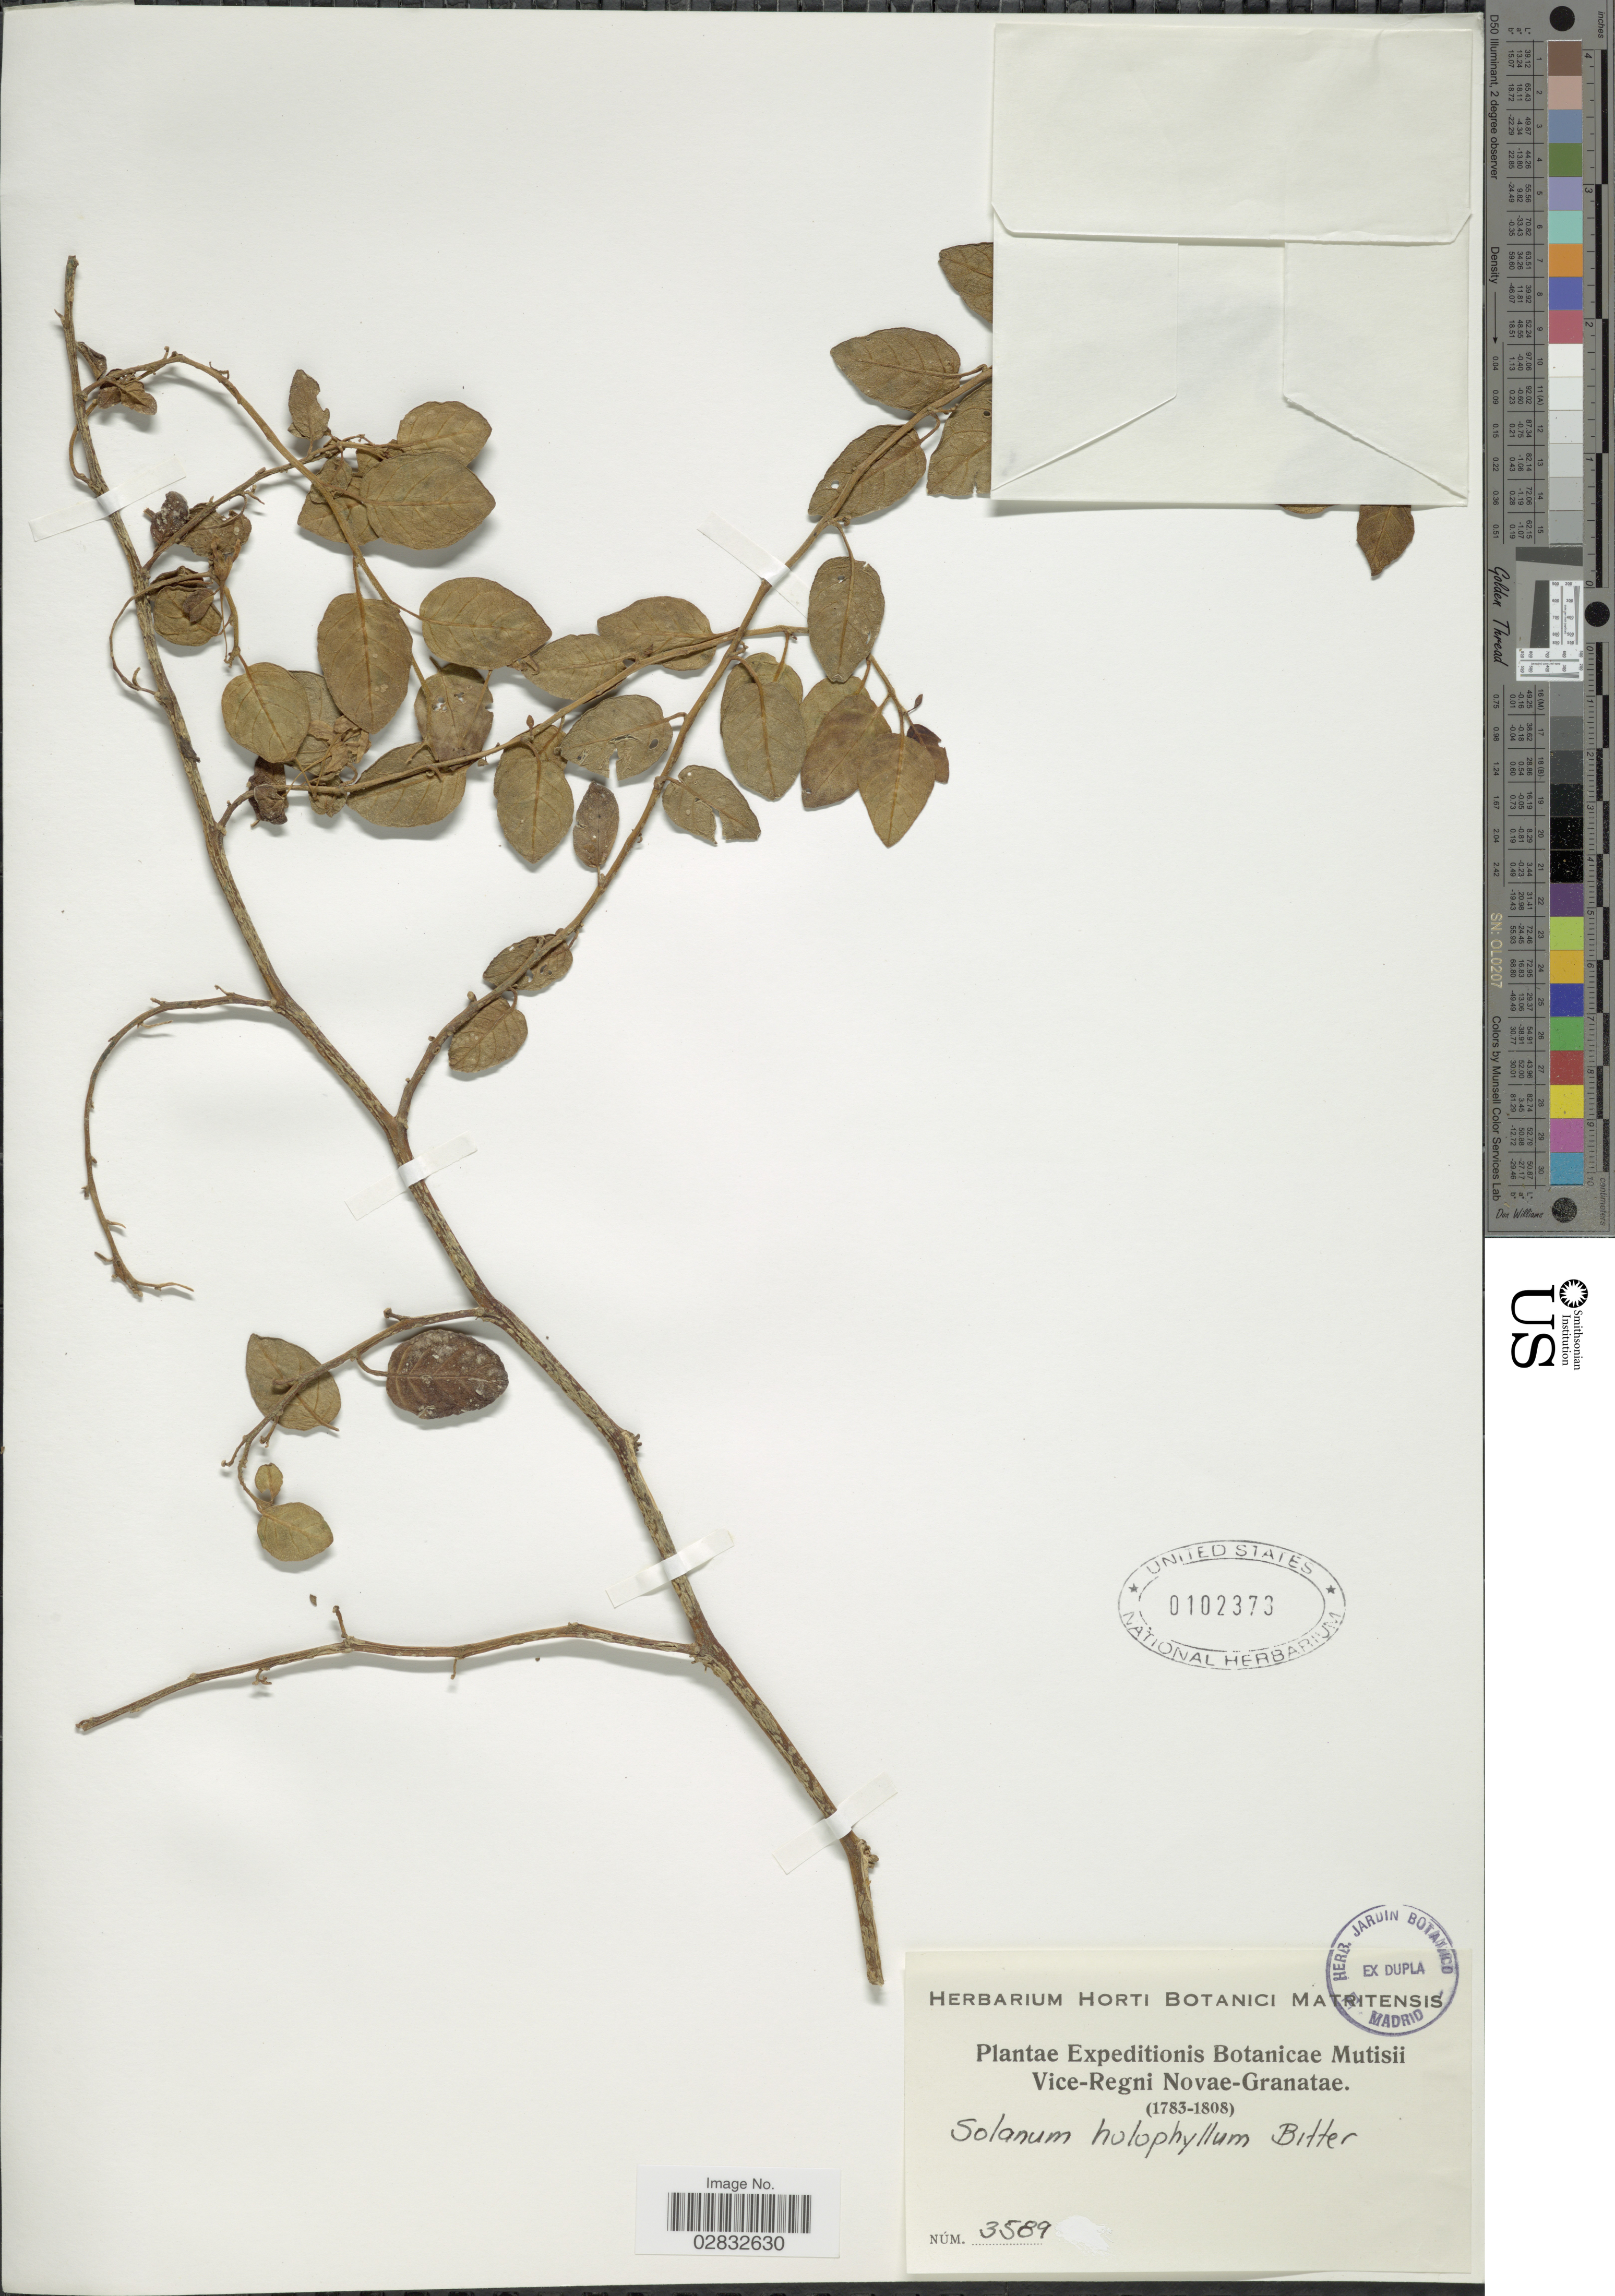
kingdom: Plantae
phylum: Tracheophyta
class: Magnoliopsida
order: Solanales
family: Solanaceae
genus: Solanum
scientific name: Solanum brevifolium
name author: Dunal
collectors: Expeditions Botanicae Mutisii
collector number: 3589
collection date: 1783/1808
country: Colombia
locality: Vice-Regni Novae-Granatae.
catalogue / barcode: US 102373